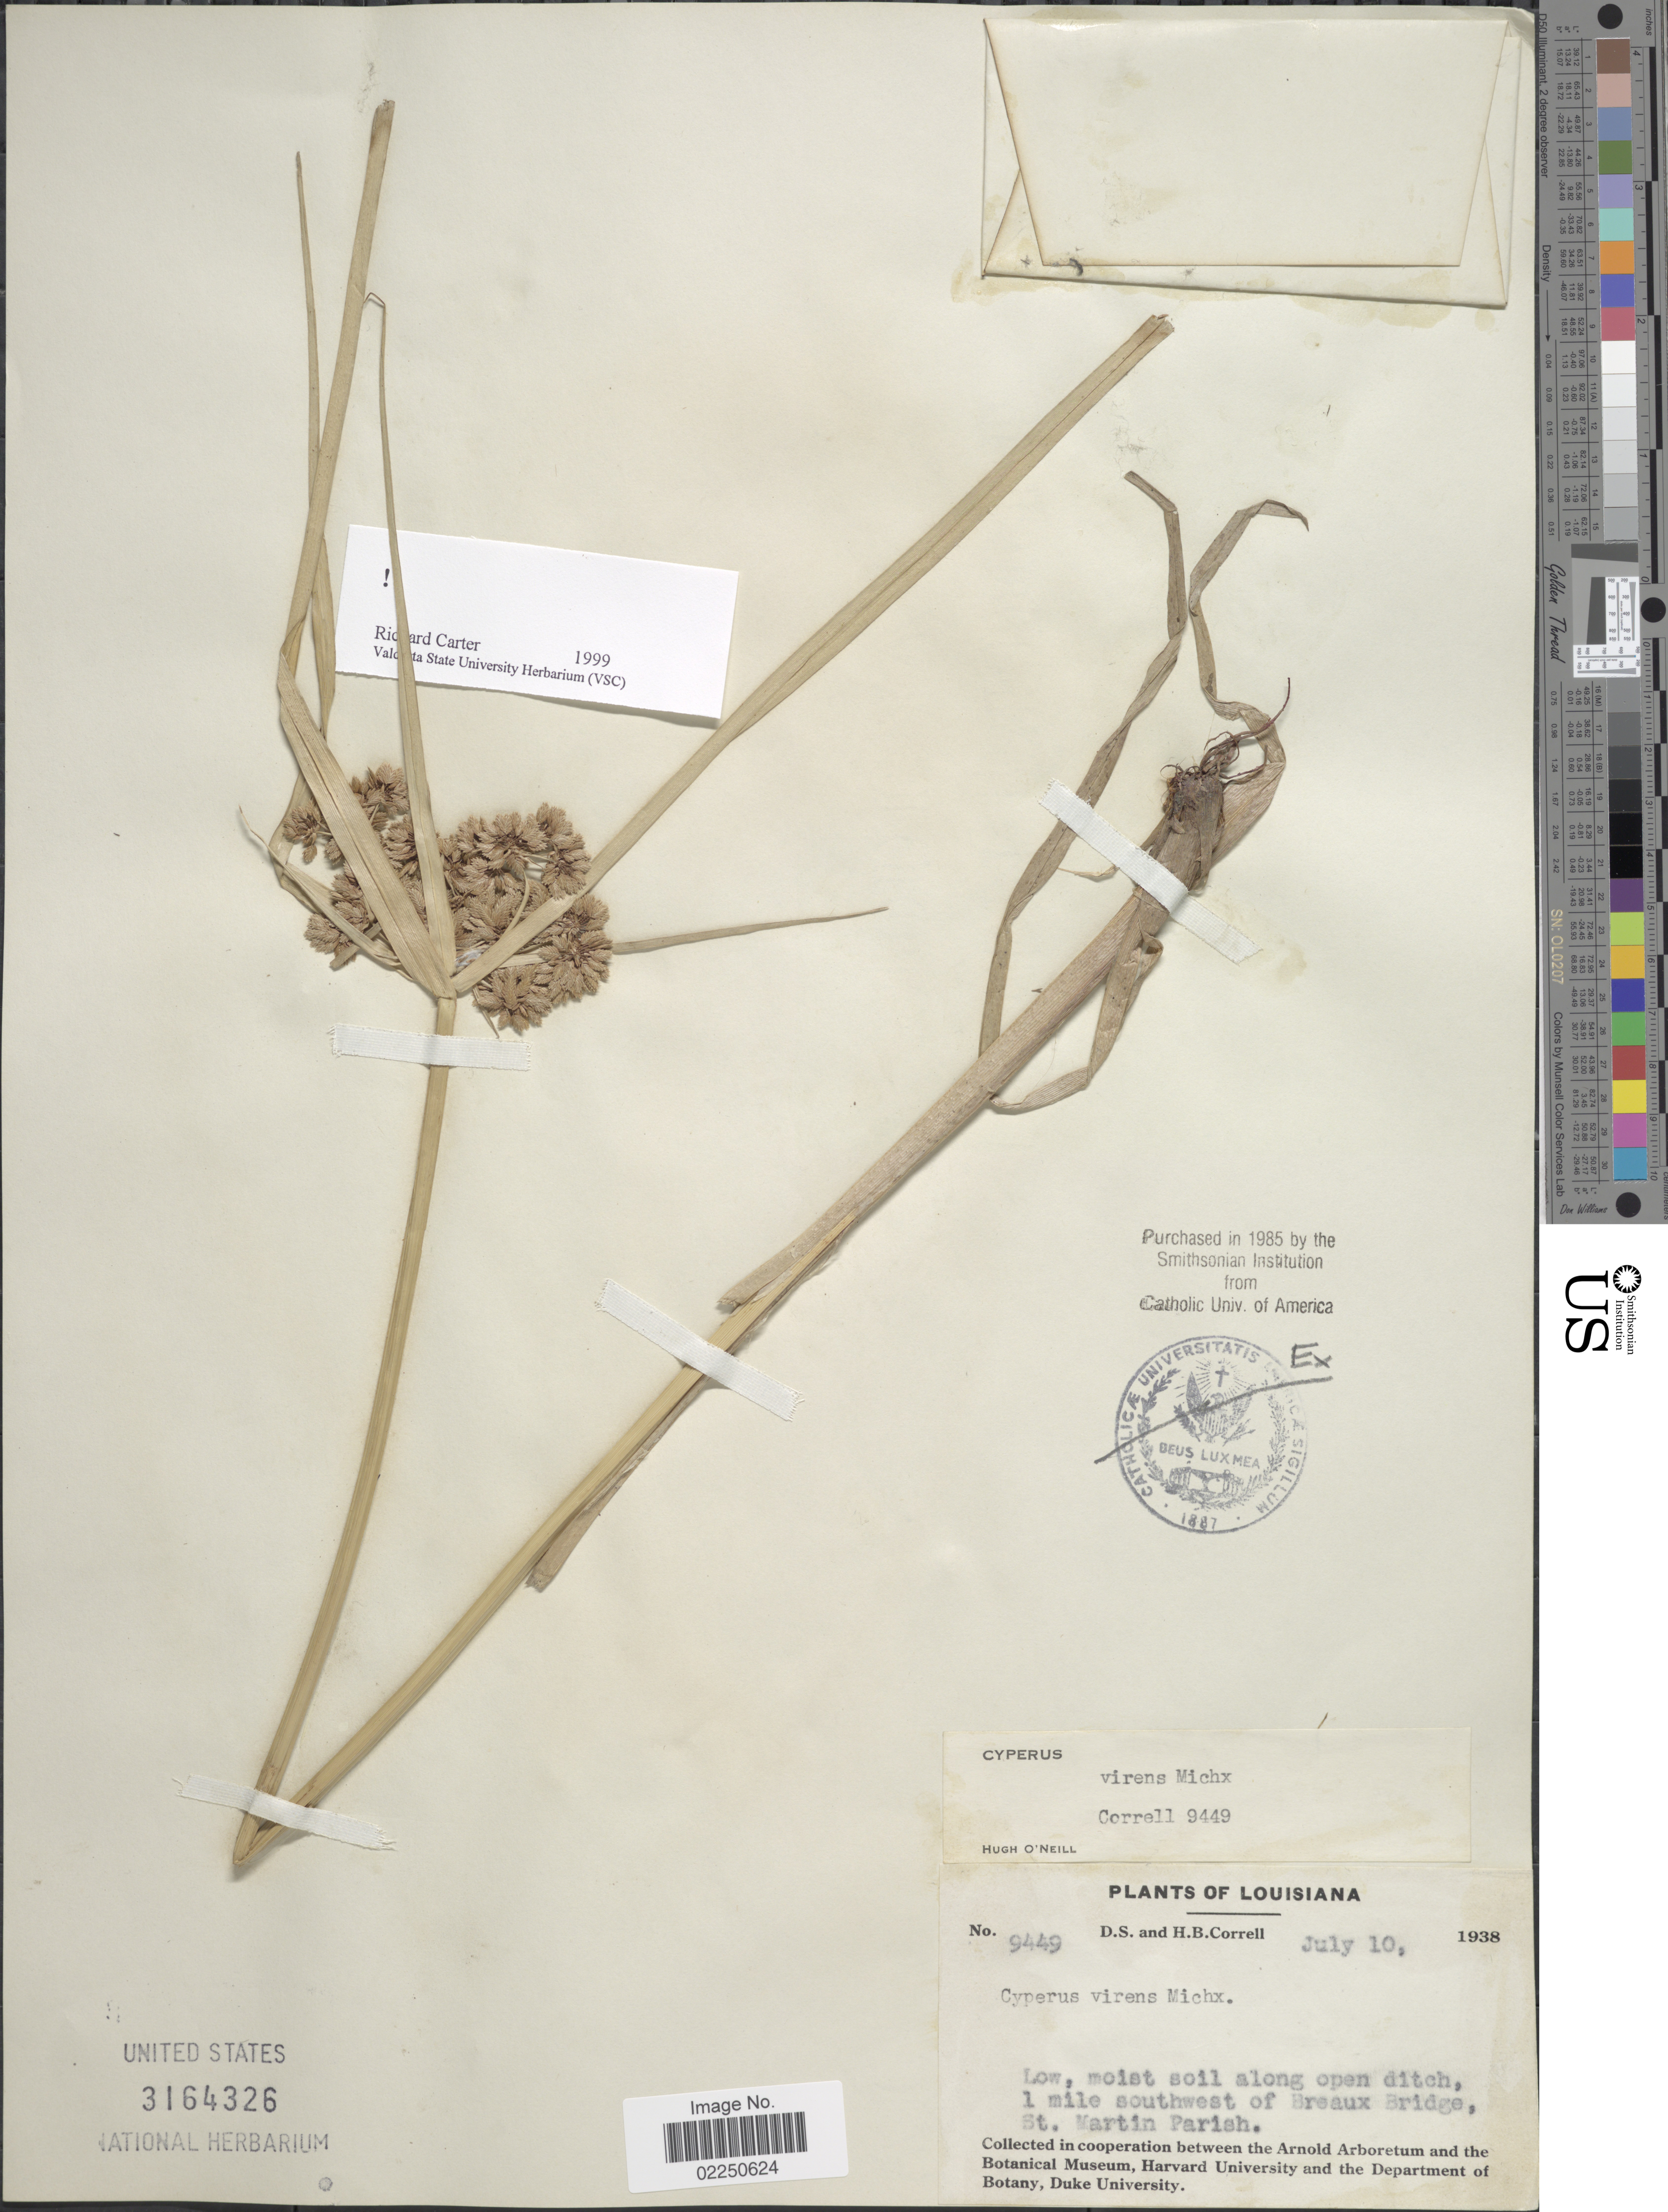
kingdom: Plantae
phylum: Tracheophyta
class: Liliopsida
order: Poales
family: Cyperaceae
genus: Cyperus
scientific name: Cyperus virens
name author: Michx.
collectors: D. S. Correll & H. Correll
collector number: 9449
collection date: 1938-07-10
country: United States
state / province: Louisiana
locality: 1 mile southwest of Breaux Bridge, St. Martin Parish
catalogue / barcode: US 3164326